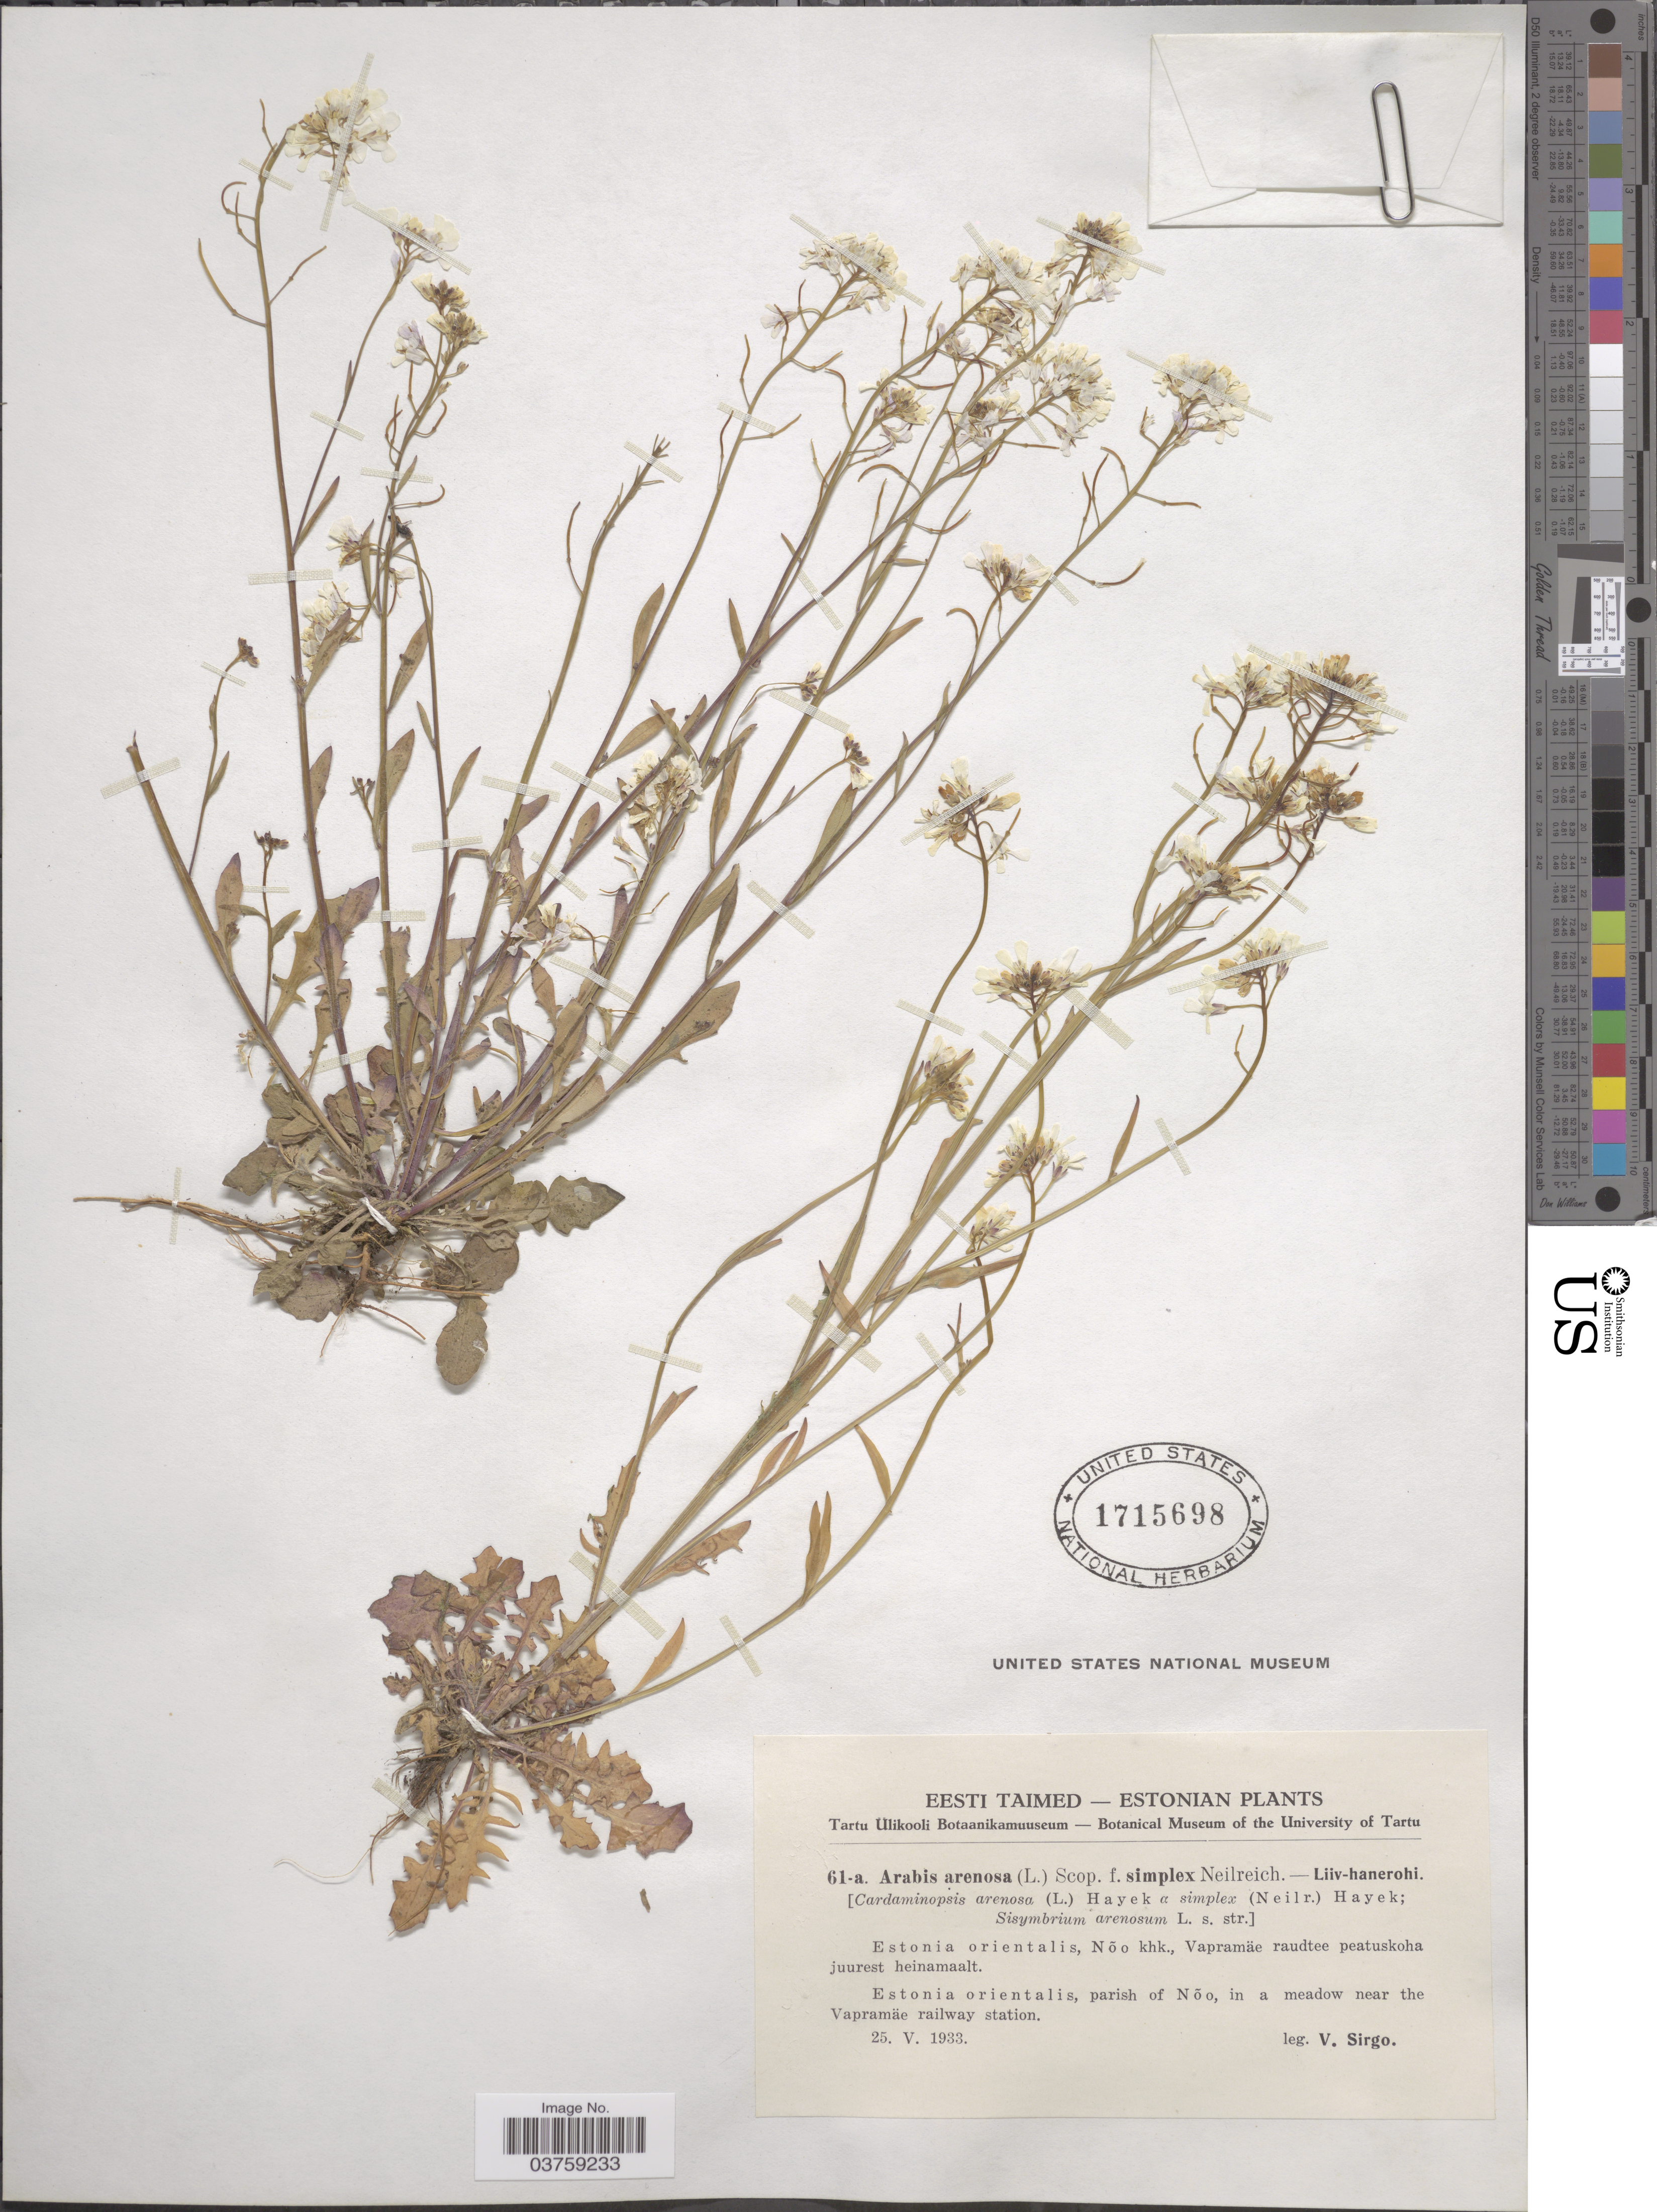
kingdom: Plantae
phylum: Tracheophyta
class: Magnoliopsida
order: Brassicales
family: Brassicaceae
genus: Arabis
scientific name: Arabis arenosa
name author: (L.) Scop.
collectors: V. Sirgo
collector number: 61-a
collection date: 1933-05-25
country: Estonia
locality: Estonia orientalis, parish of Nõo, in a meadow near the Vapramäe railway station.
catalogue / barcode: US 1715698